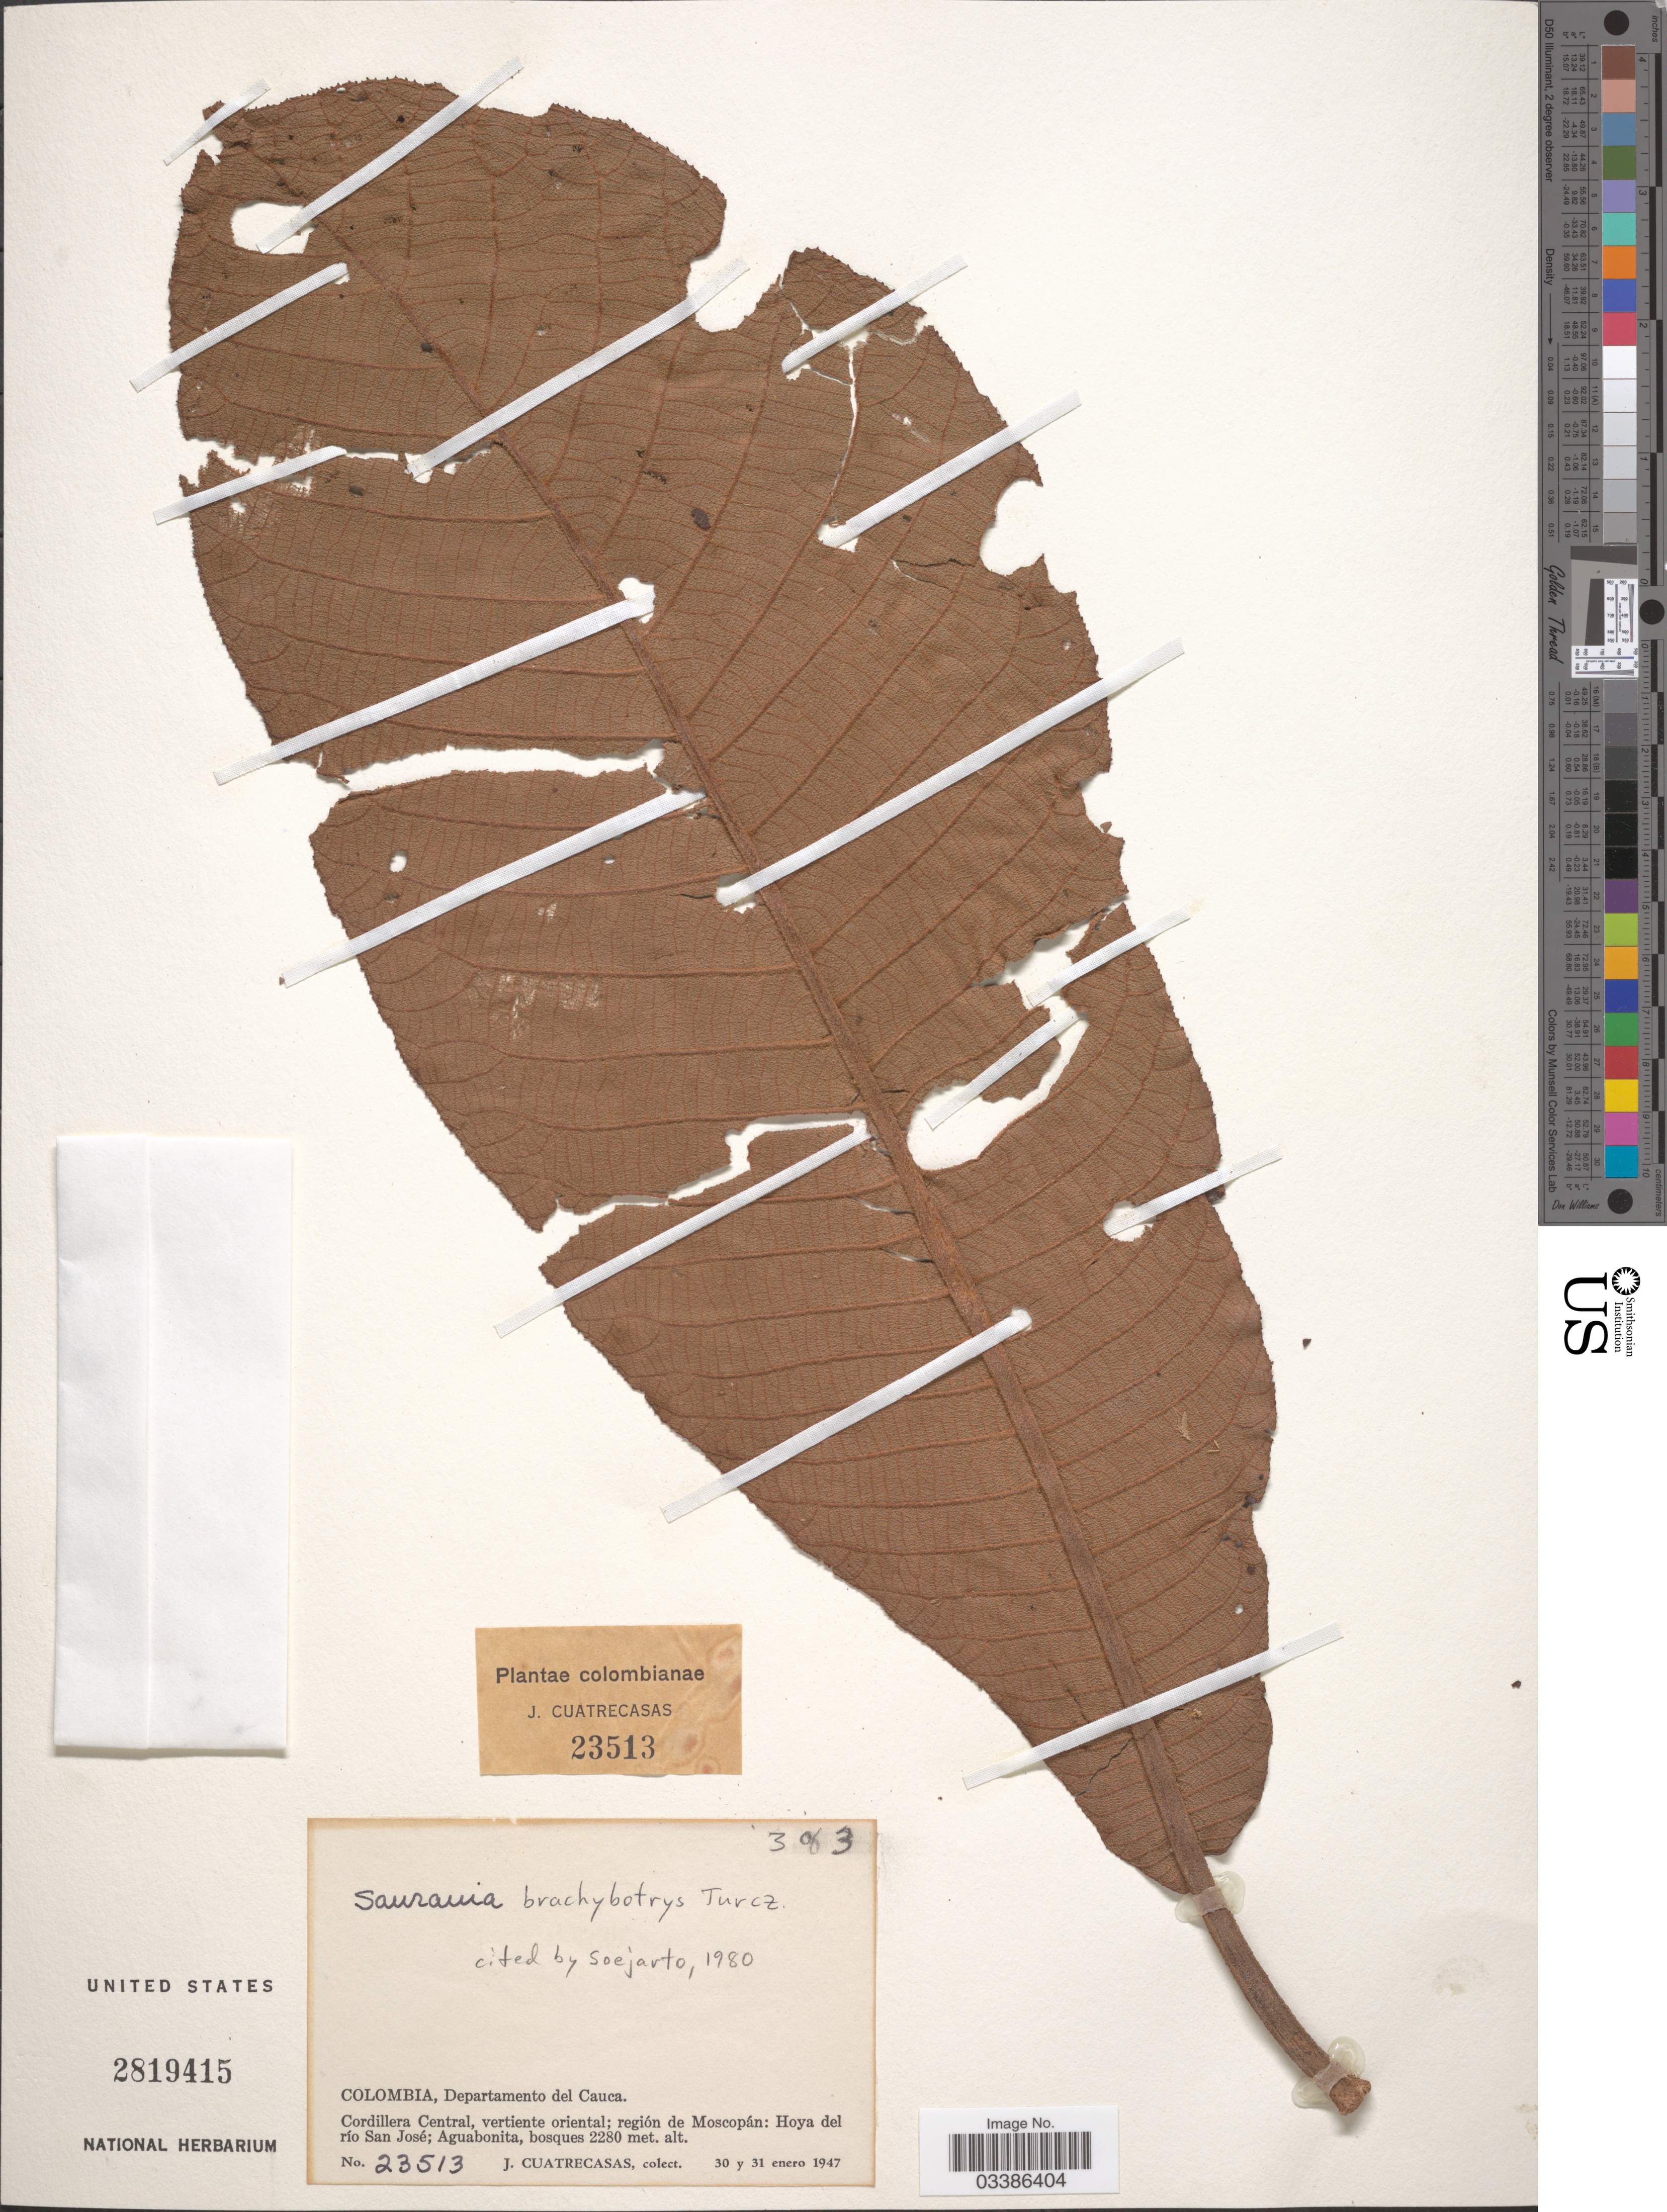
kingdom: Plantae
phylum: Tracheophyta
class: Magnoliopsida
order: Ericales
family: Actinidiaceae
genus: Saurauia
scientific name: Saurauia brachybotrys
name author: Turcz.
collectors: J. Cuatrecasas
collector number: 23513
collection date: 1947-01-30/1947-01-31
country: Colombia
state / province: Cauca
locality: Departamento del Cauca. Cordillera Central, vertiente oriental: región de Moscopán: Hoya del río San José; Aguabonita, bosques.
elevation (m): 2280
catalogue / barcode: US 2819415